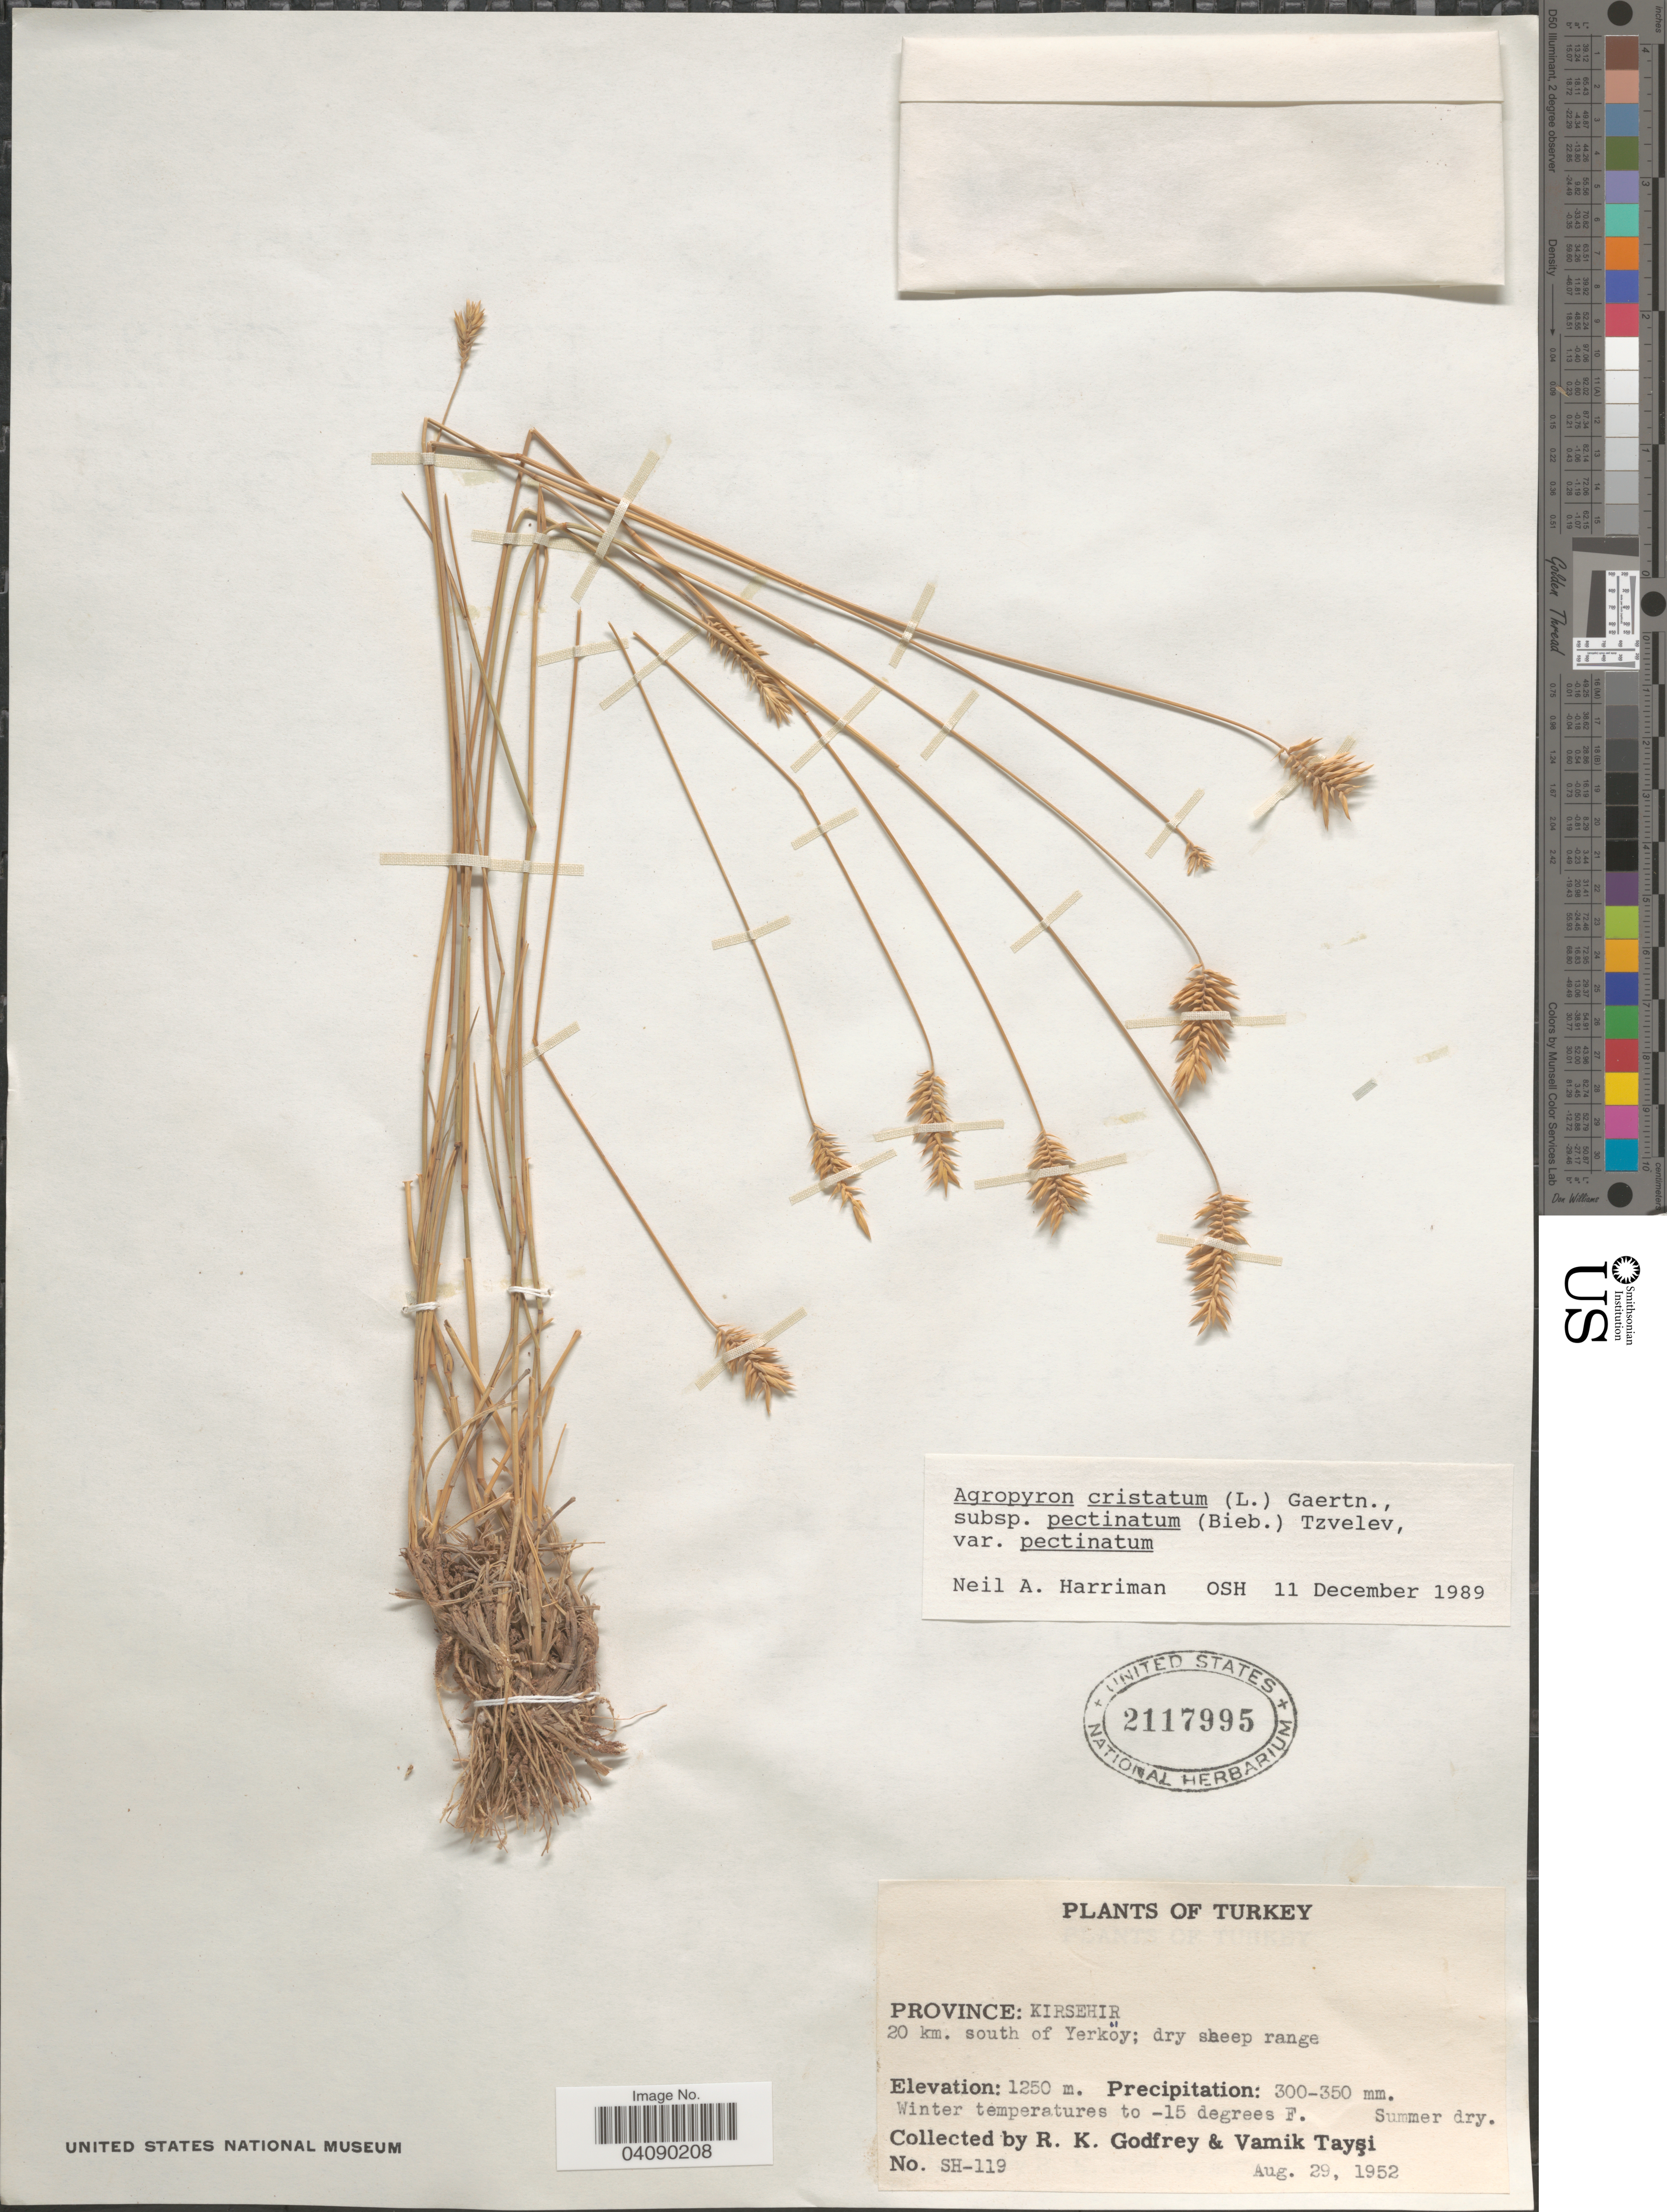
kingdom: Plantae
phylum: Tracheophyta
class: Liliopsida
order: Poales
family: Poaceae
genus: Agropyron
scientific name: Agropyron cristatum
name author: (L.) Gaertn.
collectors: R. K. Godfrey & V. Taysi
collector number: SH-119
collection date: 1952-08-29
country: Turkey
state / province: Kirsehir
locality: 20 km. south of Yerköy; dry steep range.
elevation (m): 1250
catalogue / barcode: US 2117995